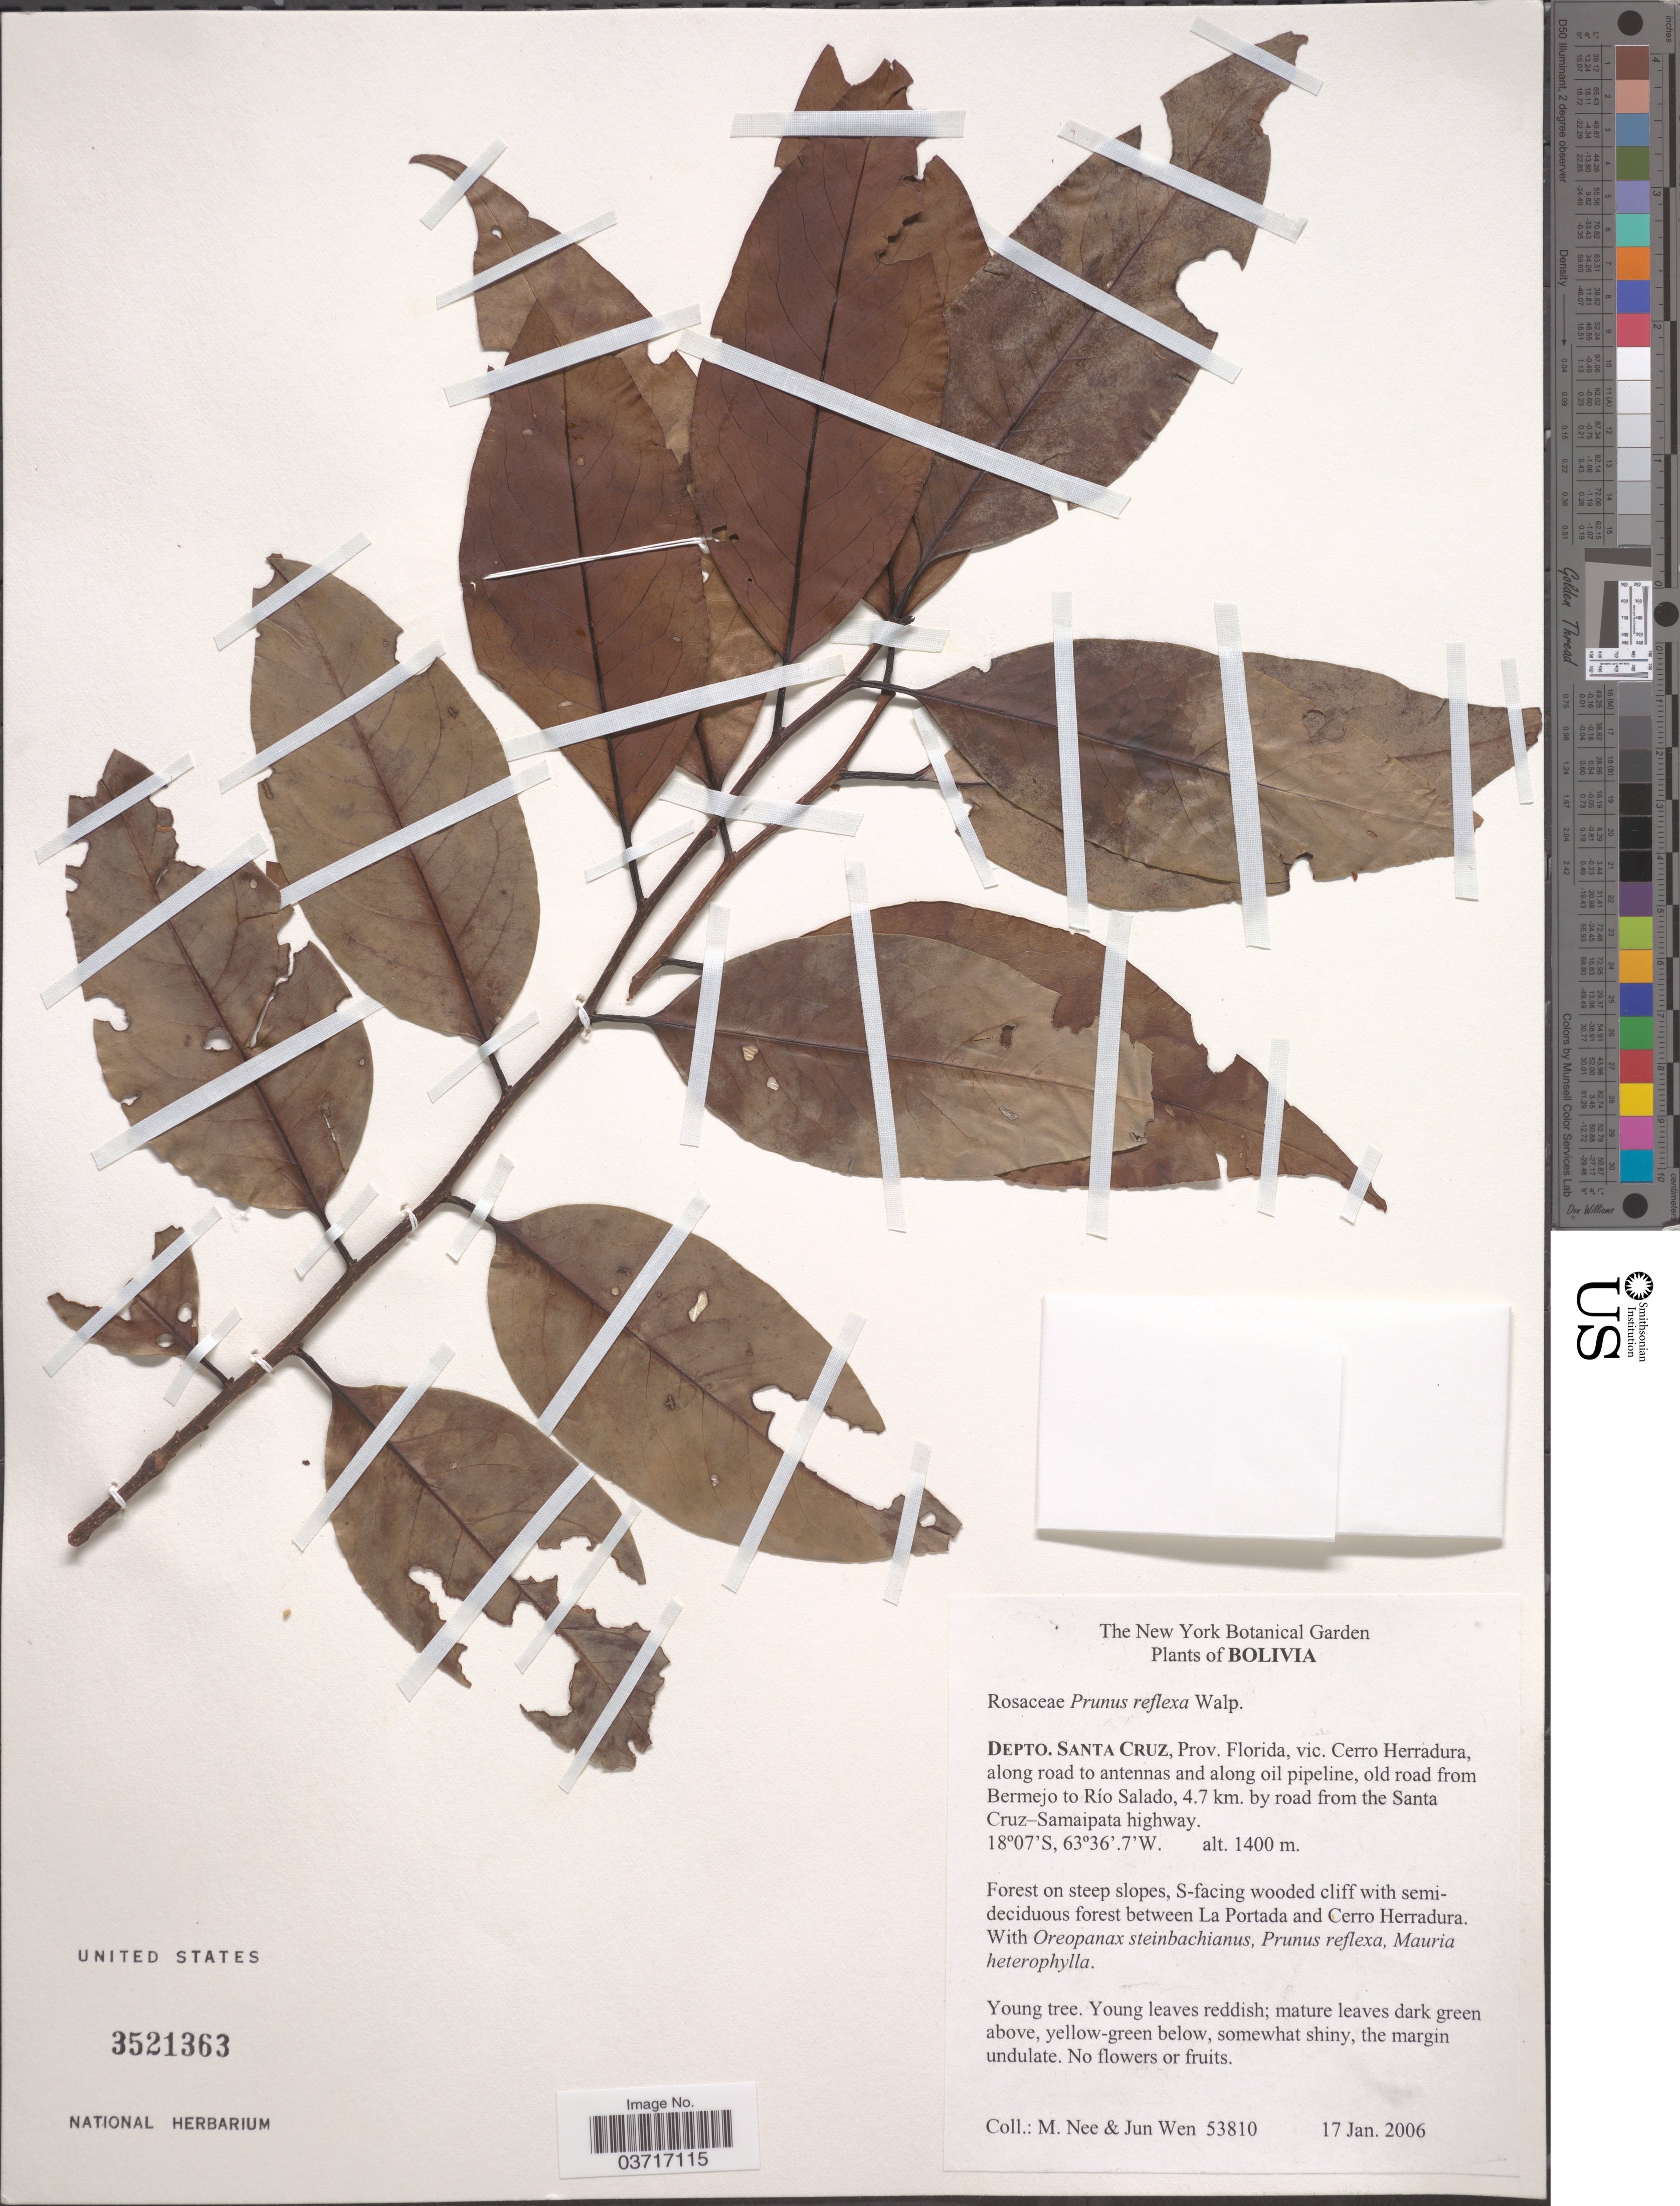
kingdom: Plantae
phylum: Tracheophyta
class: Magnoliopsida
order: Rosales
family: Rosaceae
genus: Prunus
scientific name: Prunus reflexa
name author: Walp.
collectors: M. Nee & J. Wen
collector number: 53810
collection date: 2006-01-17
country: Bolivia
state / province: Santa Cruz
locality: Depto. Santa Cruz, Prov. Florida, vic. Cerro Herradura, along road to antennas and along oil pipeline, old road from Bermejo to Río Salado, 4.7 km. by road from the Santa Cruz-Samaipata highway.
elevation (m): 1400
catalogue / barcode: US 3521363